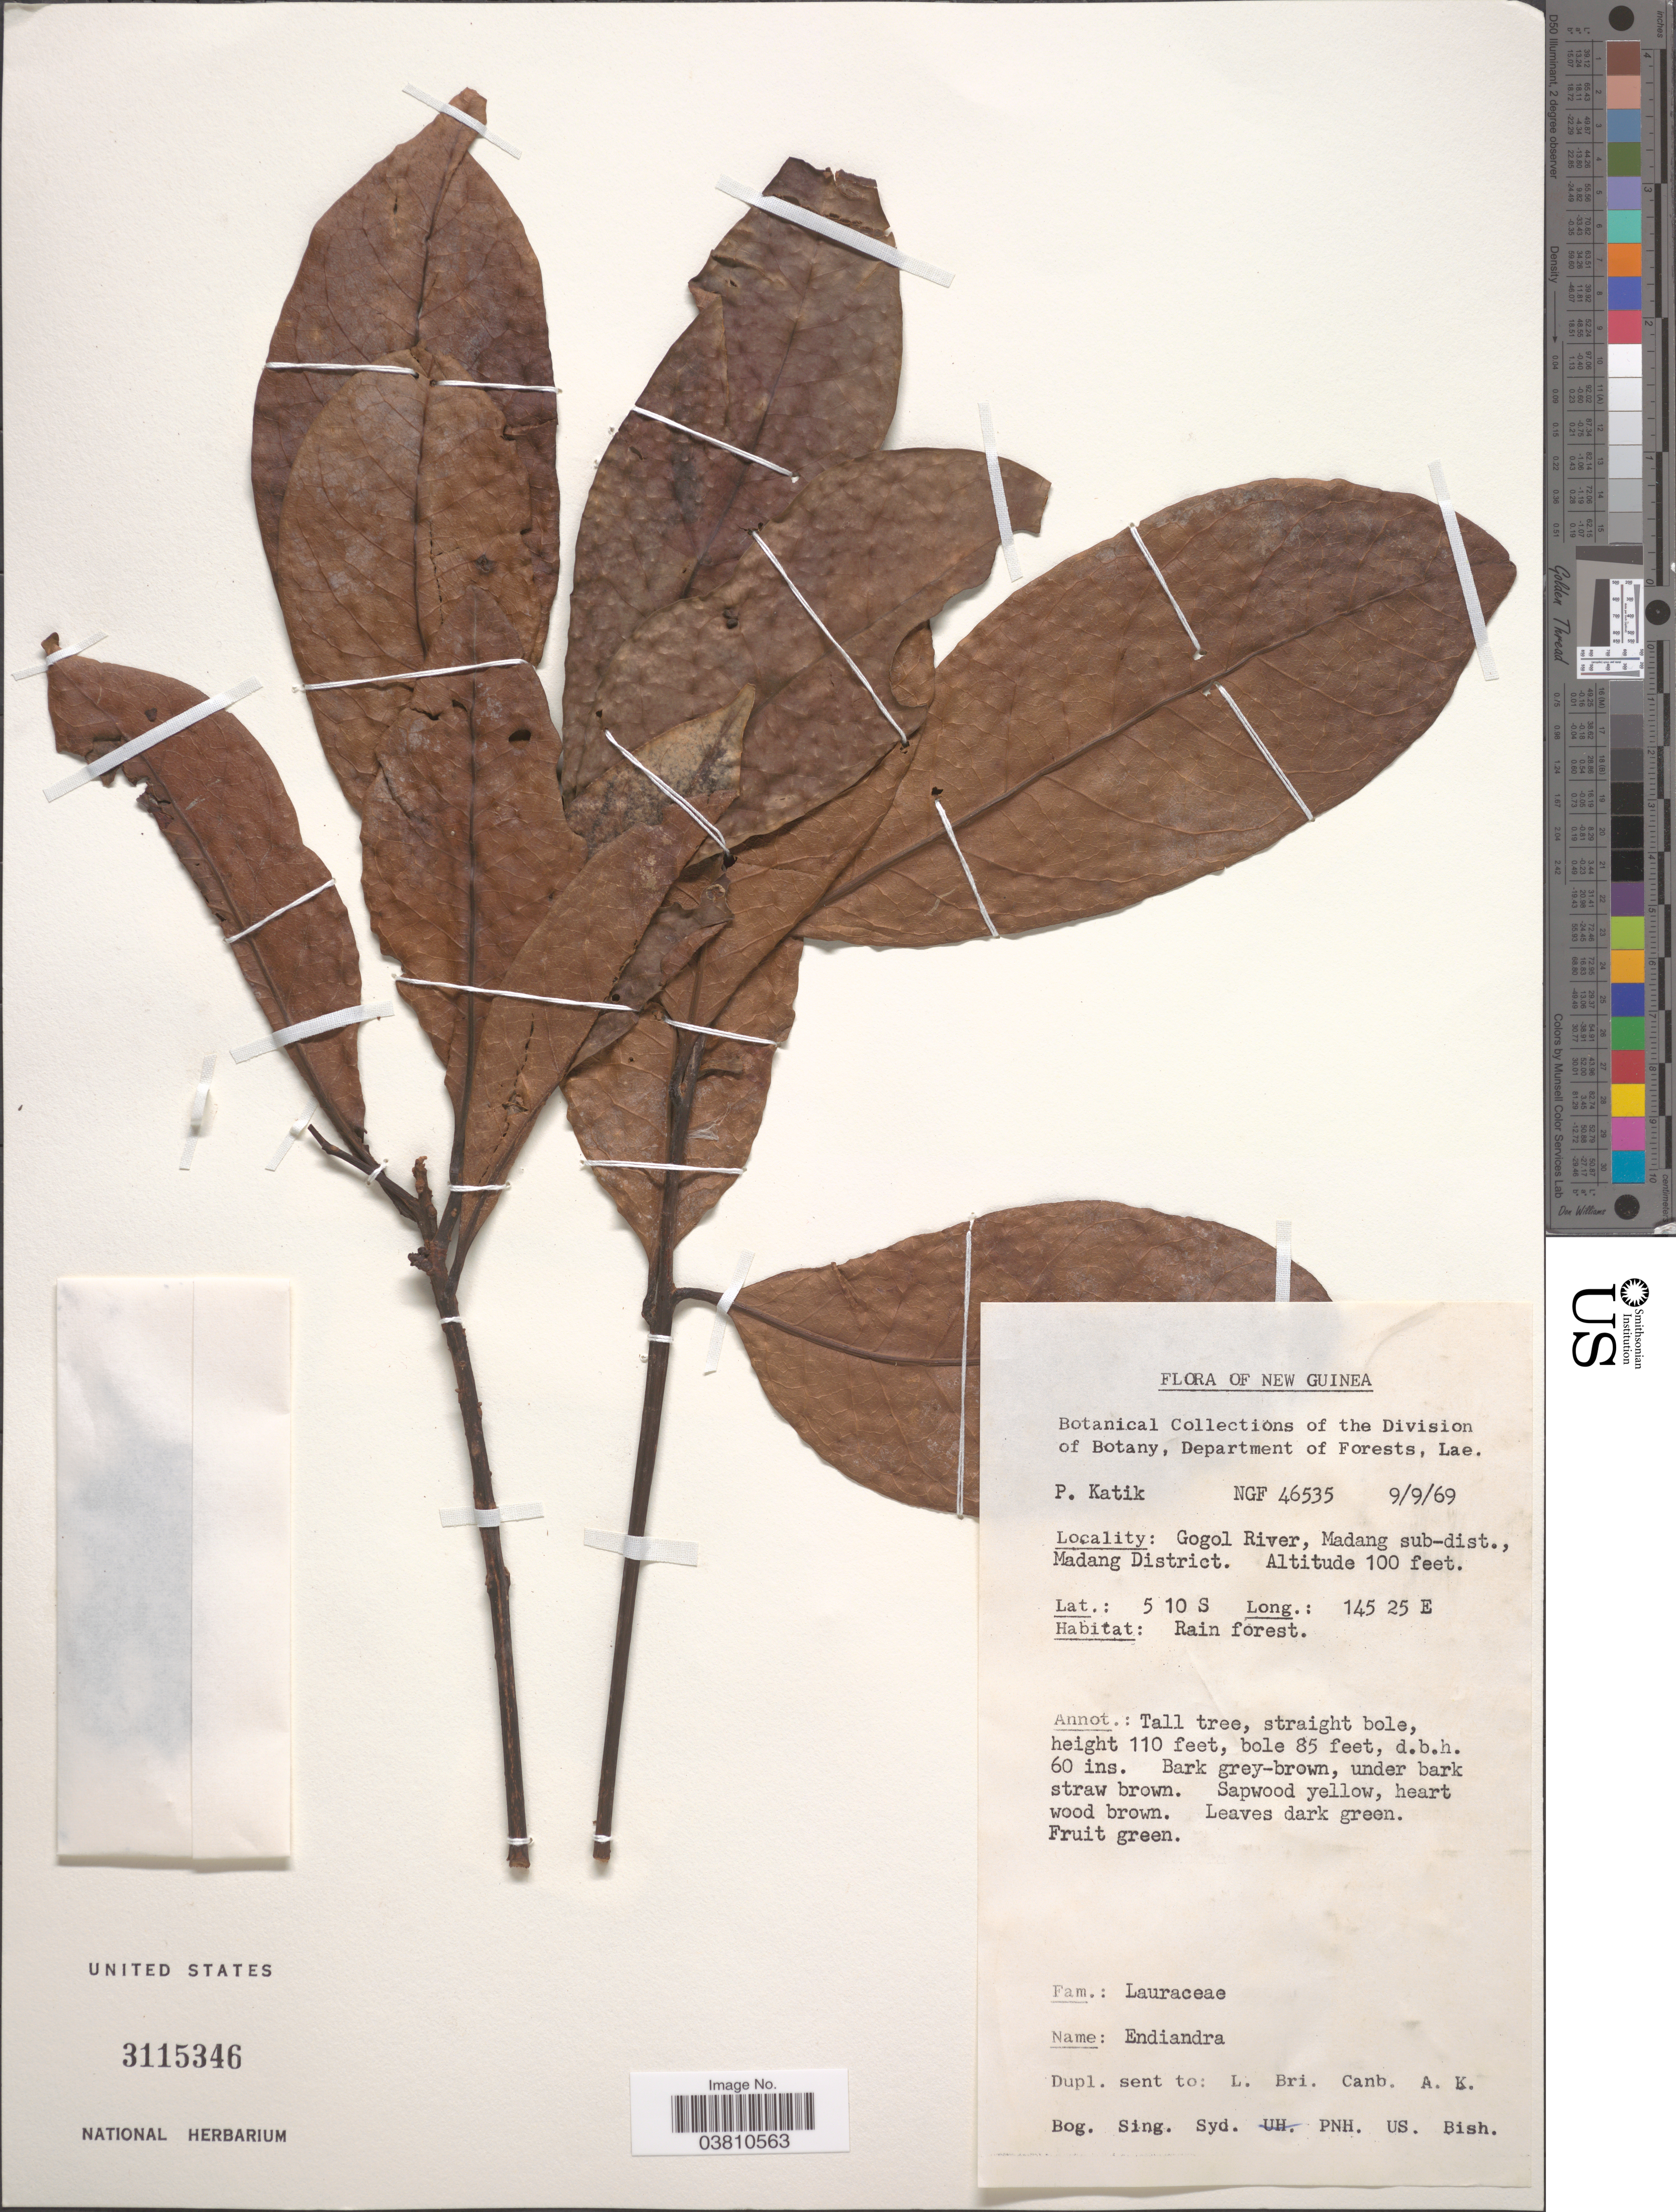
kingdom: Plantae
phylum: Tracheophyta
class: Magnoliopsida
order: Laurales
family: Lauraceae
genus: Endiandra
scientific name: Endiandra sp.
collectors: P. Katik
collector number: NGF 46535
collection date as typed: Transcribed d/m/y: 9/9/69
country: Papua New Guinea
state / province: Madang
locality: New Guinea. Gogol River, Madang sub-dist., Madang District.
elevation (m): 30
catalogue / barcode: US 3115346